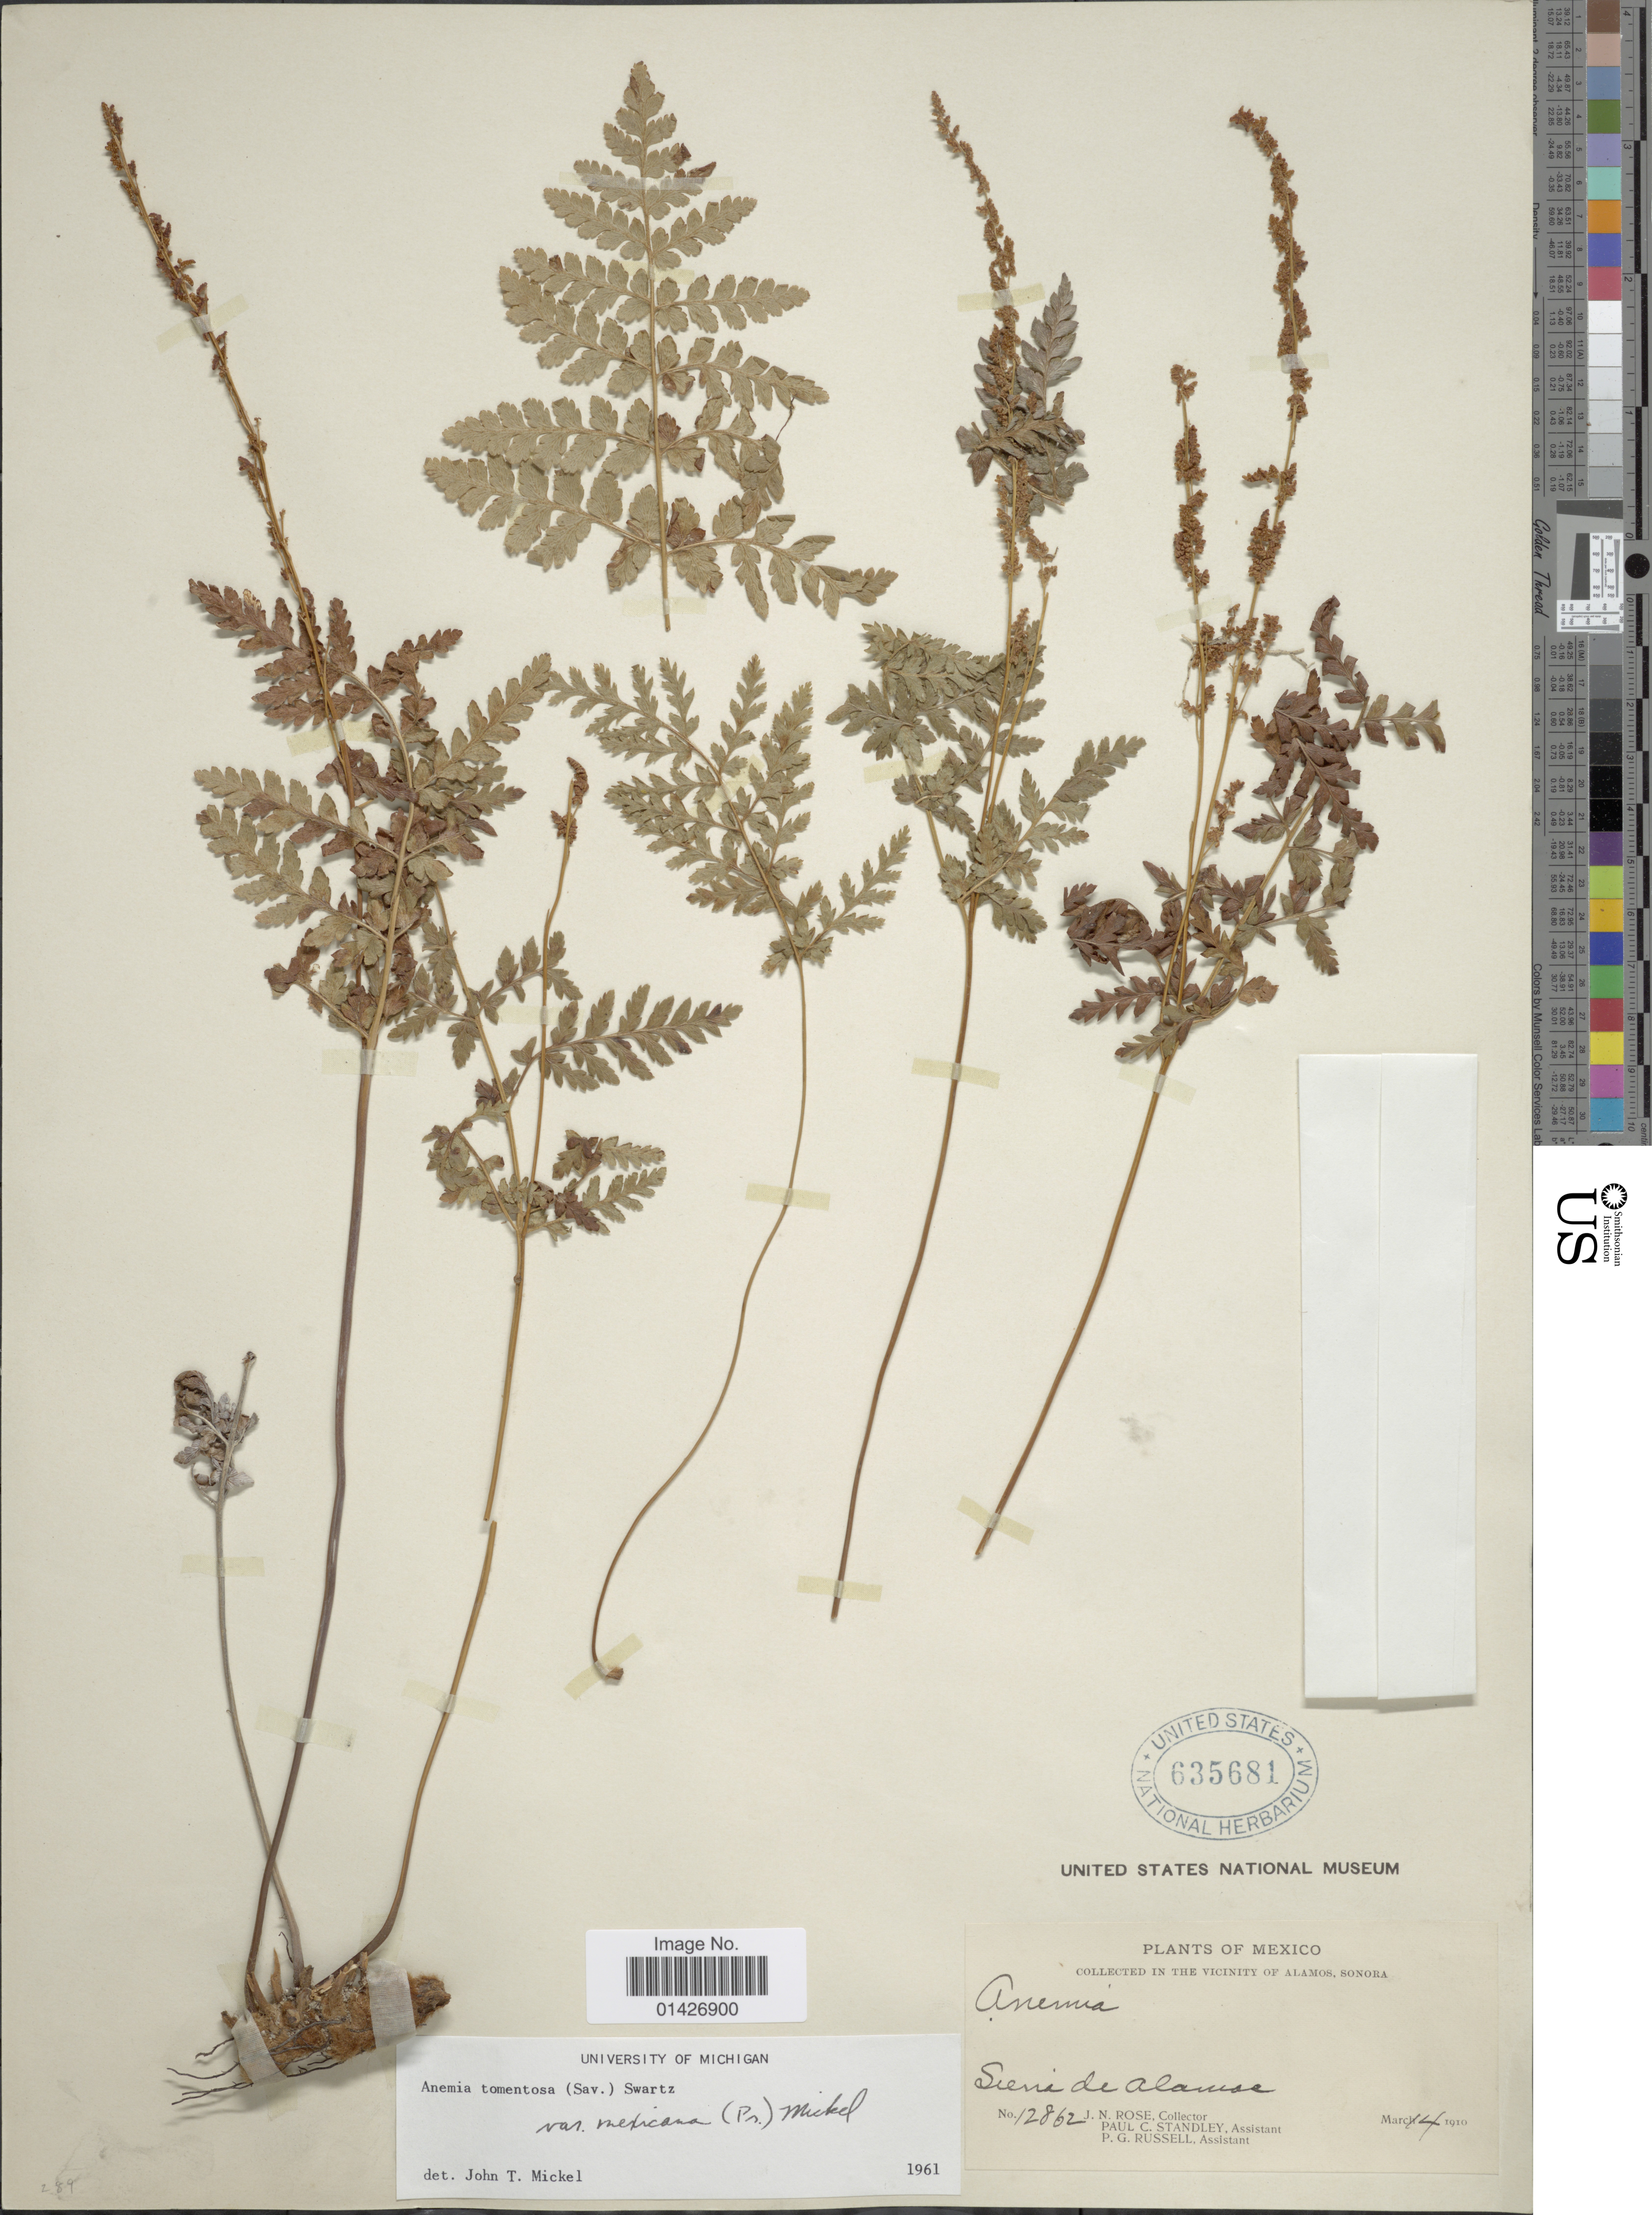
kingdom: Plantae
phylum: Tracheophyta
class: Polypodiopsida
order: Schizaeales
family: Anemiaceae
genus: Anemia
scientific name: Anemia tomentosa var. mexicana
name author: (C. Presl) Mickel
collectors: J. N. Rose, P. C. Standley & P. G. Russell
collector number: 12862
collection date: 1910-03-14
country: Mexico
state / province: Sonora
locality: In the vicinity of Alamos, Sierra de Alamos.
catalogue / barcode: US 635681